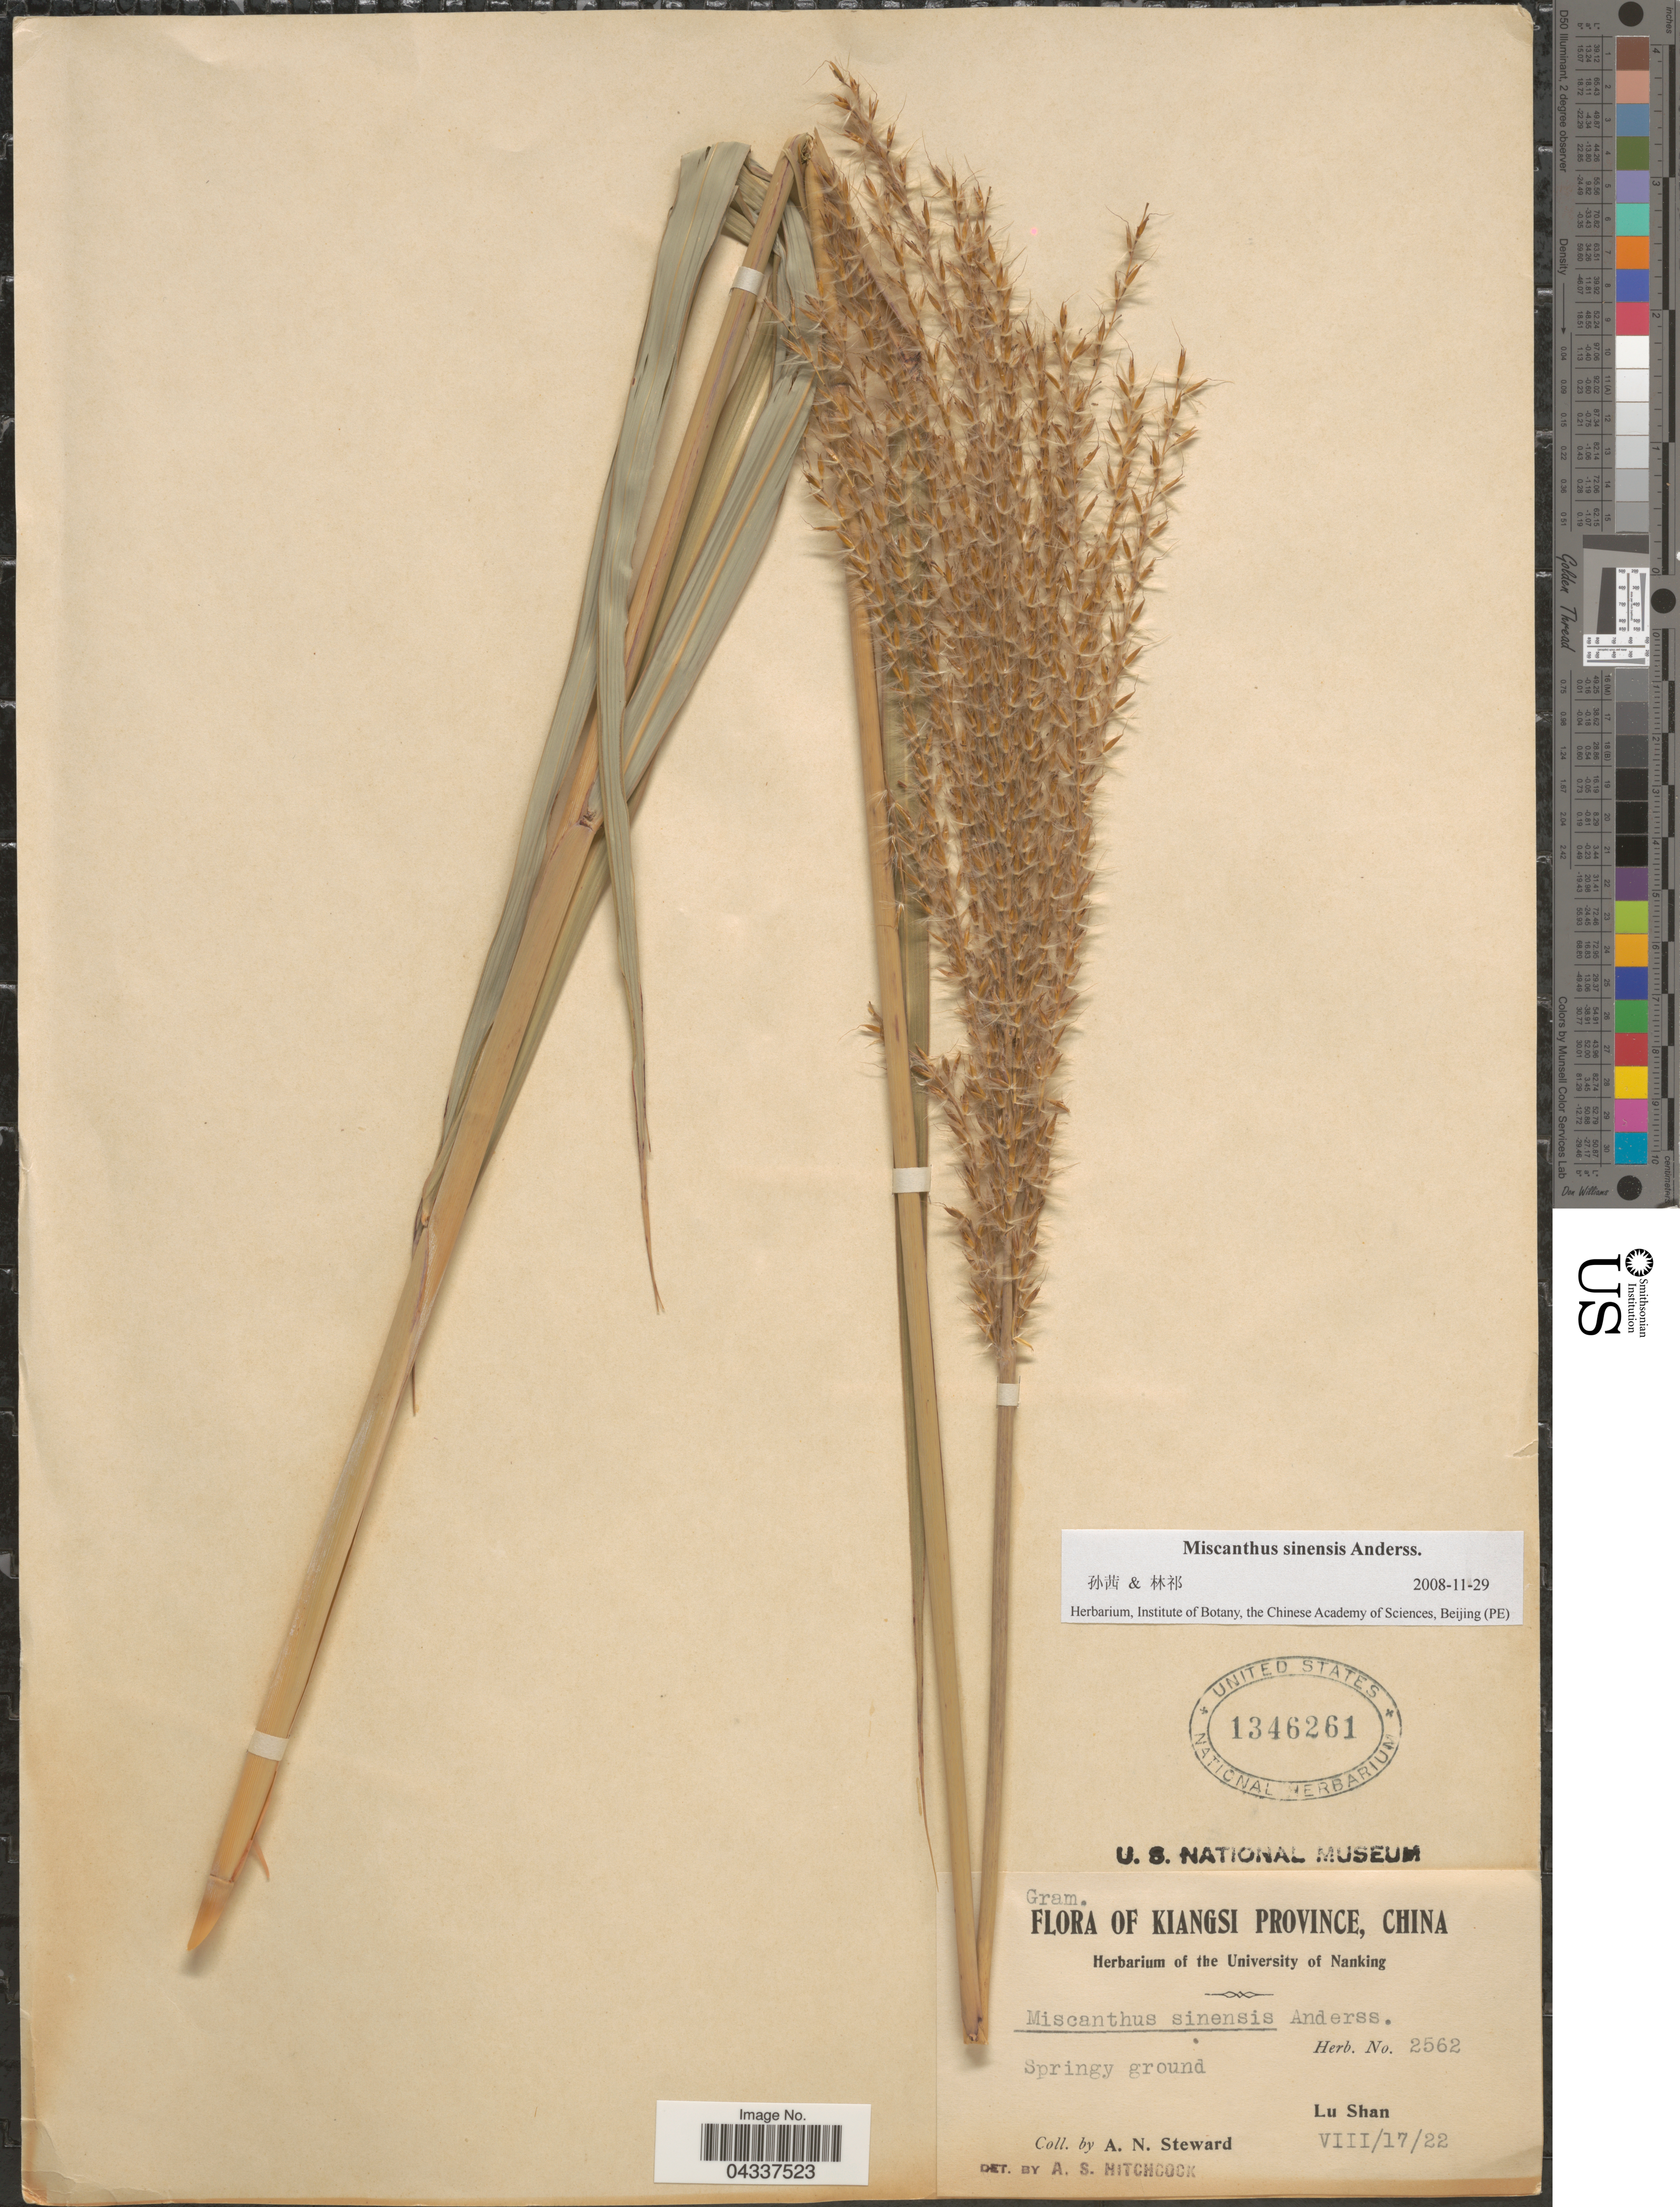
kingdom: Plantae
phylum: Tracheophyta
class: Liliopsida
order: Poales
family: Poaceae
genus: Miscanthus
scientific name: Miscanthus sinensis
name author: Andersson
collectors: A. N. Steward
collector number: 2562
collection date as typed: Transcribed d/m/y: 17/8/22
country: China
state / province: Jiangxi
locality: Kiangsi Province. Springy ground. Lu Shan.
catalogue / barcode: US 1346261